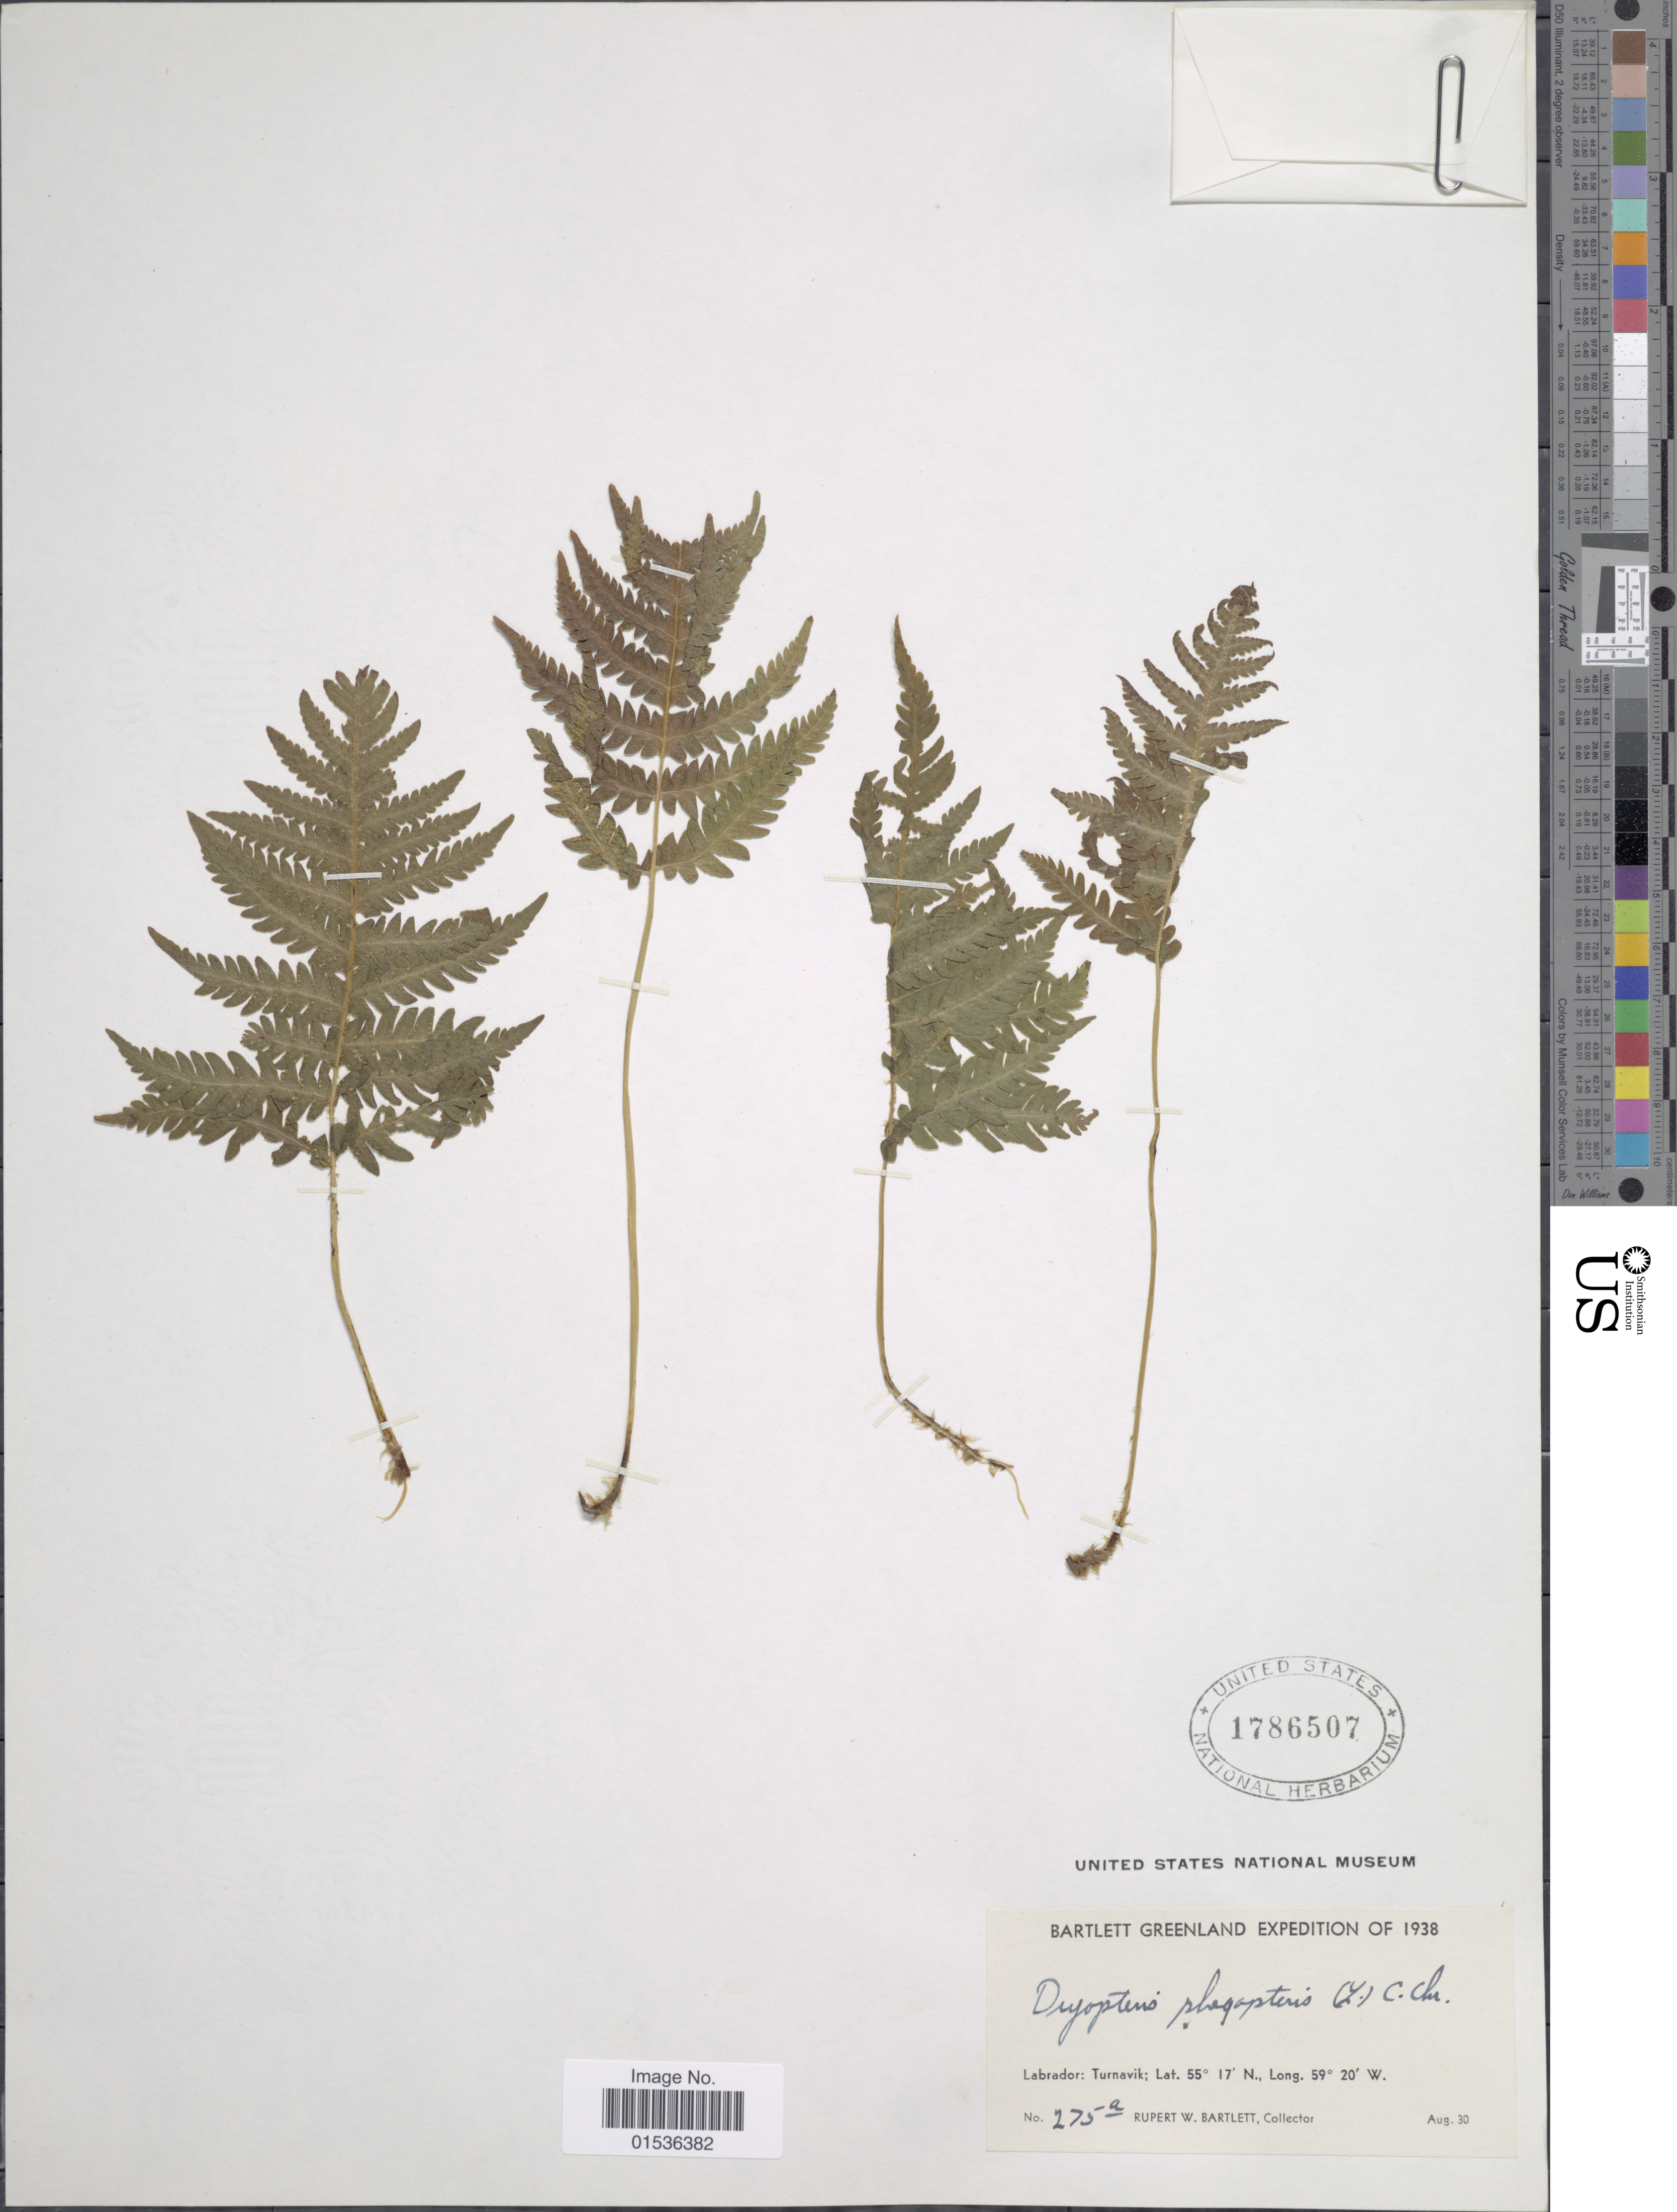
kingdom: Plantae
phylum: Tracheophyta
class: Polypodiopsida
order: Polypodiales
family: Thelypteridaceae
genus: Phegopteris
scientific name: Phegopteris connectilis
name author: (Michx.) Watt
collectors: R. W. Bartlett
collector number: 275a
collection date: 1938-08-30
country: Greenland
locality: Greenland. Labrador: Turnavik.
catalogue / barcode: US 1786507